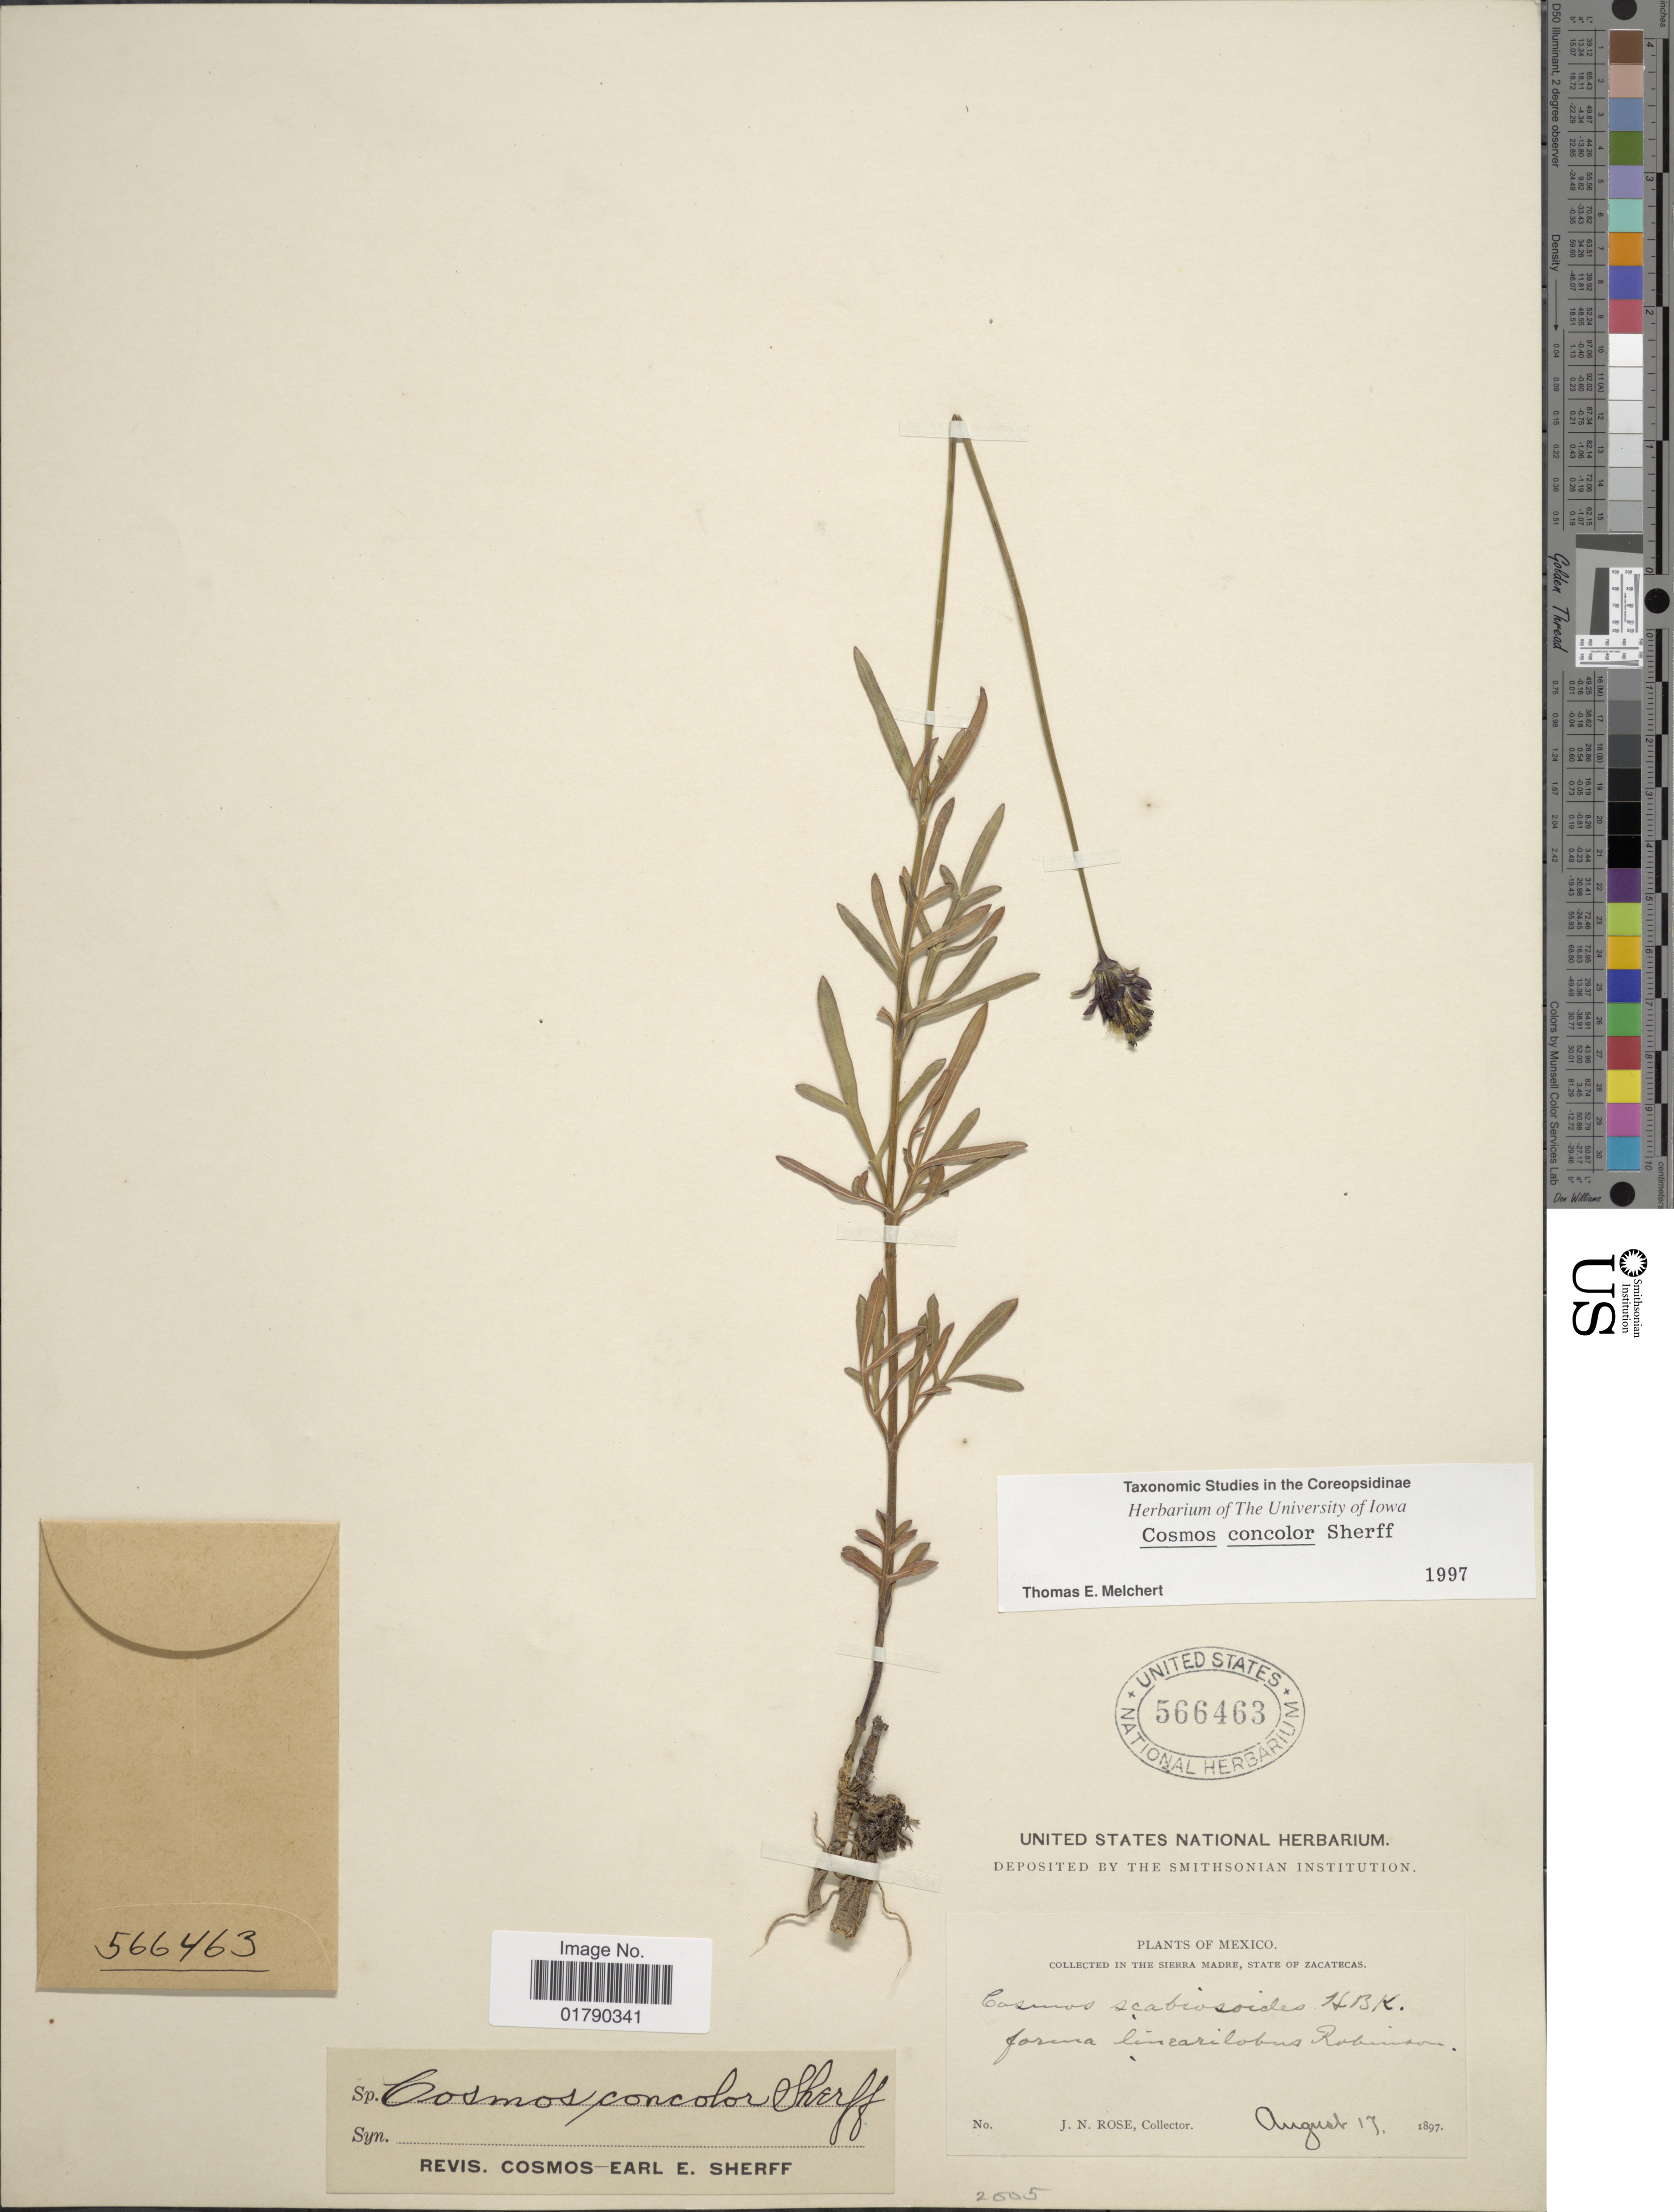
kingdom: Plantae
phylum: Tracheophyta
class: Magnoliopsida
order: Asterales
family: Asteraceae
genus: Cosmos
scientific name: Cosmos concolor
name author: Sherff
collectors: J. N. Rose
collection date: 1897-08-17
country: Mexico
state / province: Zacatecas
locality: Sierra Madre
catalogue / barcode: US 566463